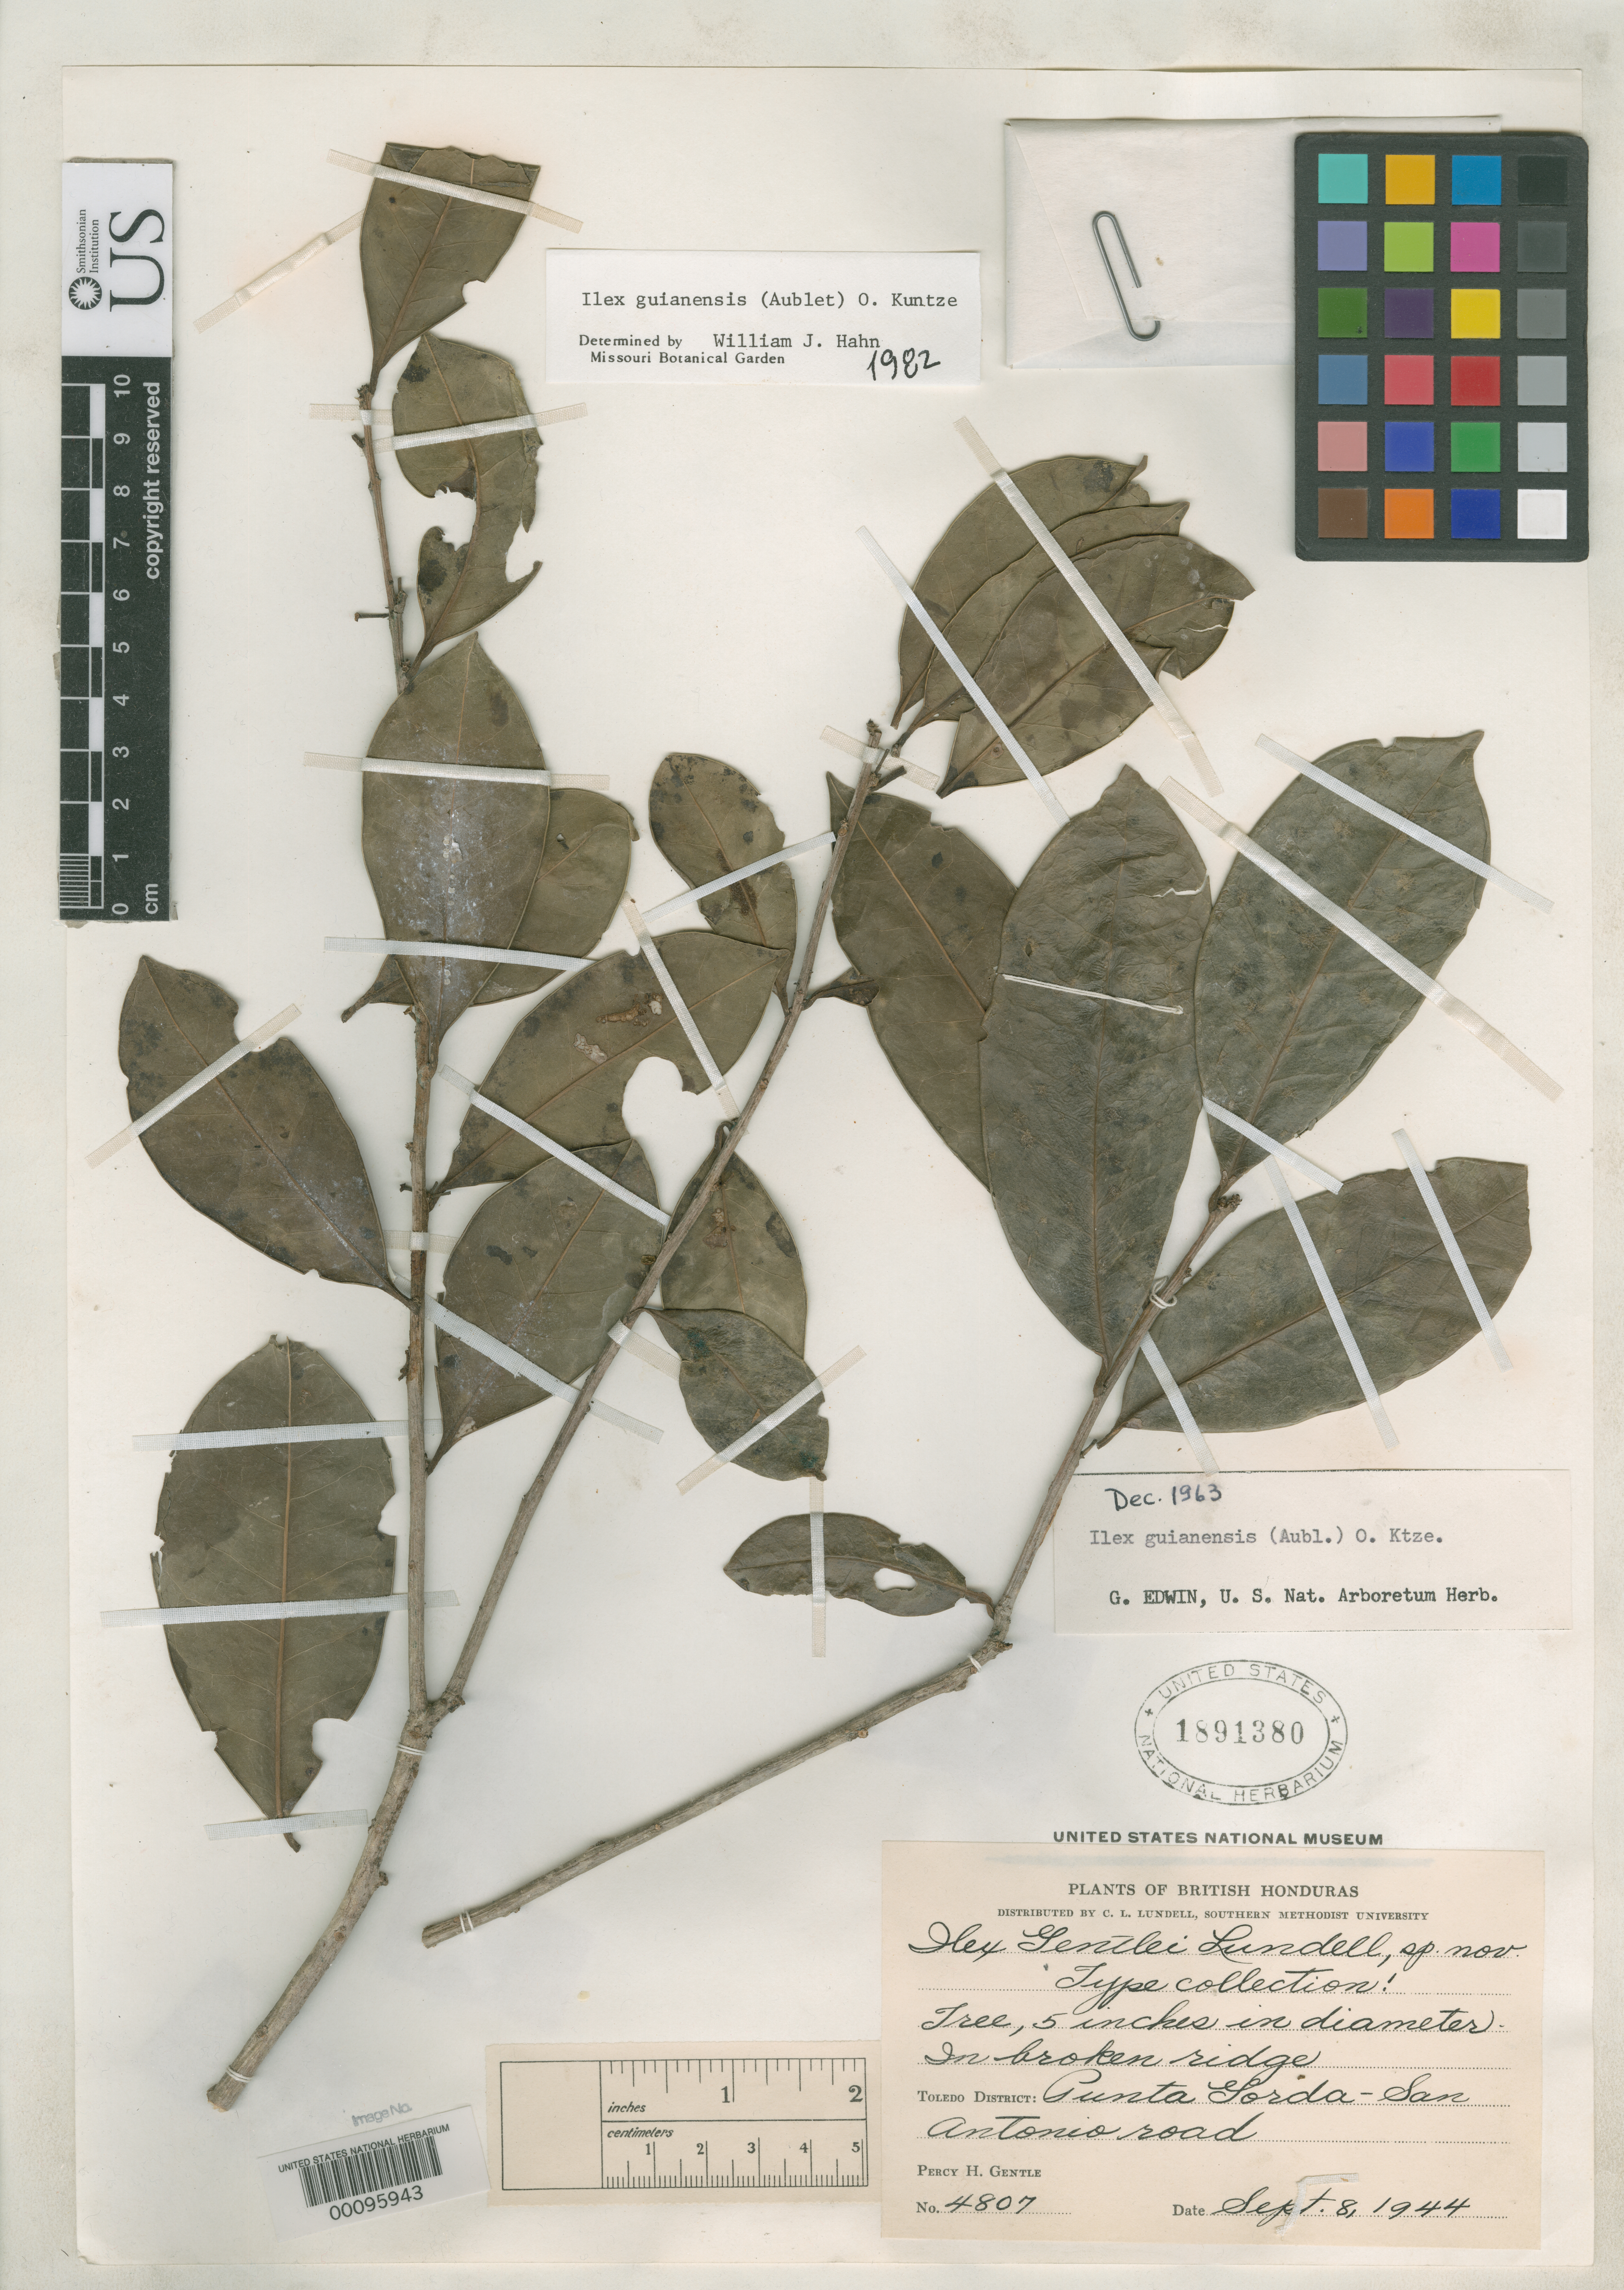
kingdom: Plantae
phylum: Tracheophyta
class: Magnoliopsida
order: Aquifoliales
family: Aquifoliaceae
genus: Ilex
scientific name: Ilex gentlei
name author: Lundell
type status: Isotype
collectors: P. H. Gentle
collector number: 4807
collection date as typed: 08 Sep 1944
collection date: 1944-09-08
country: Belize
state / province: Toledo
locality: Punta Gorda - San Antonio road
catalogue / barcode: US 1891380